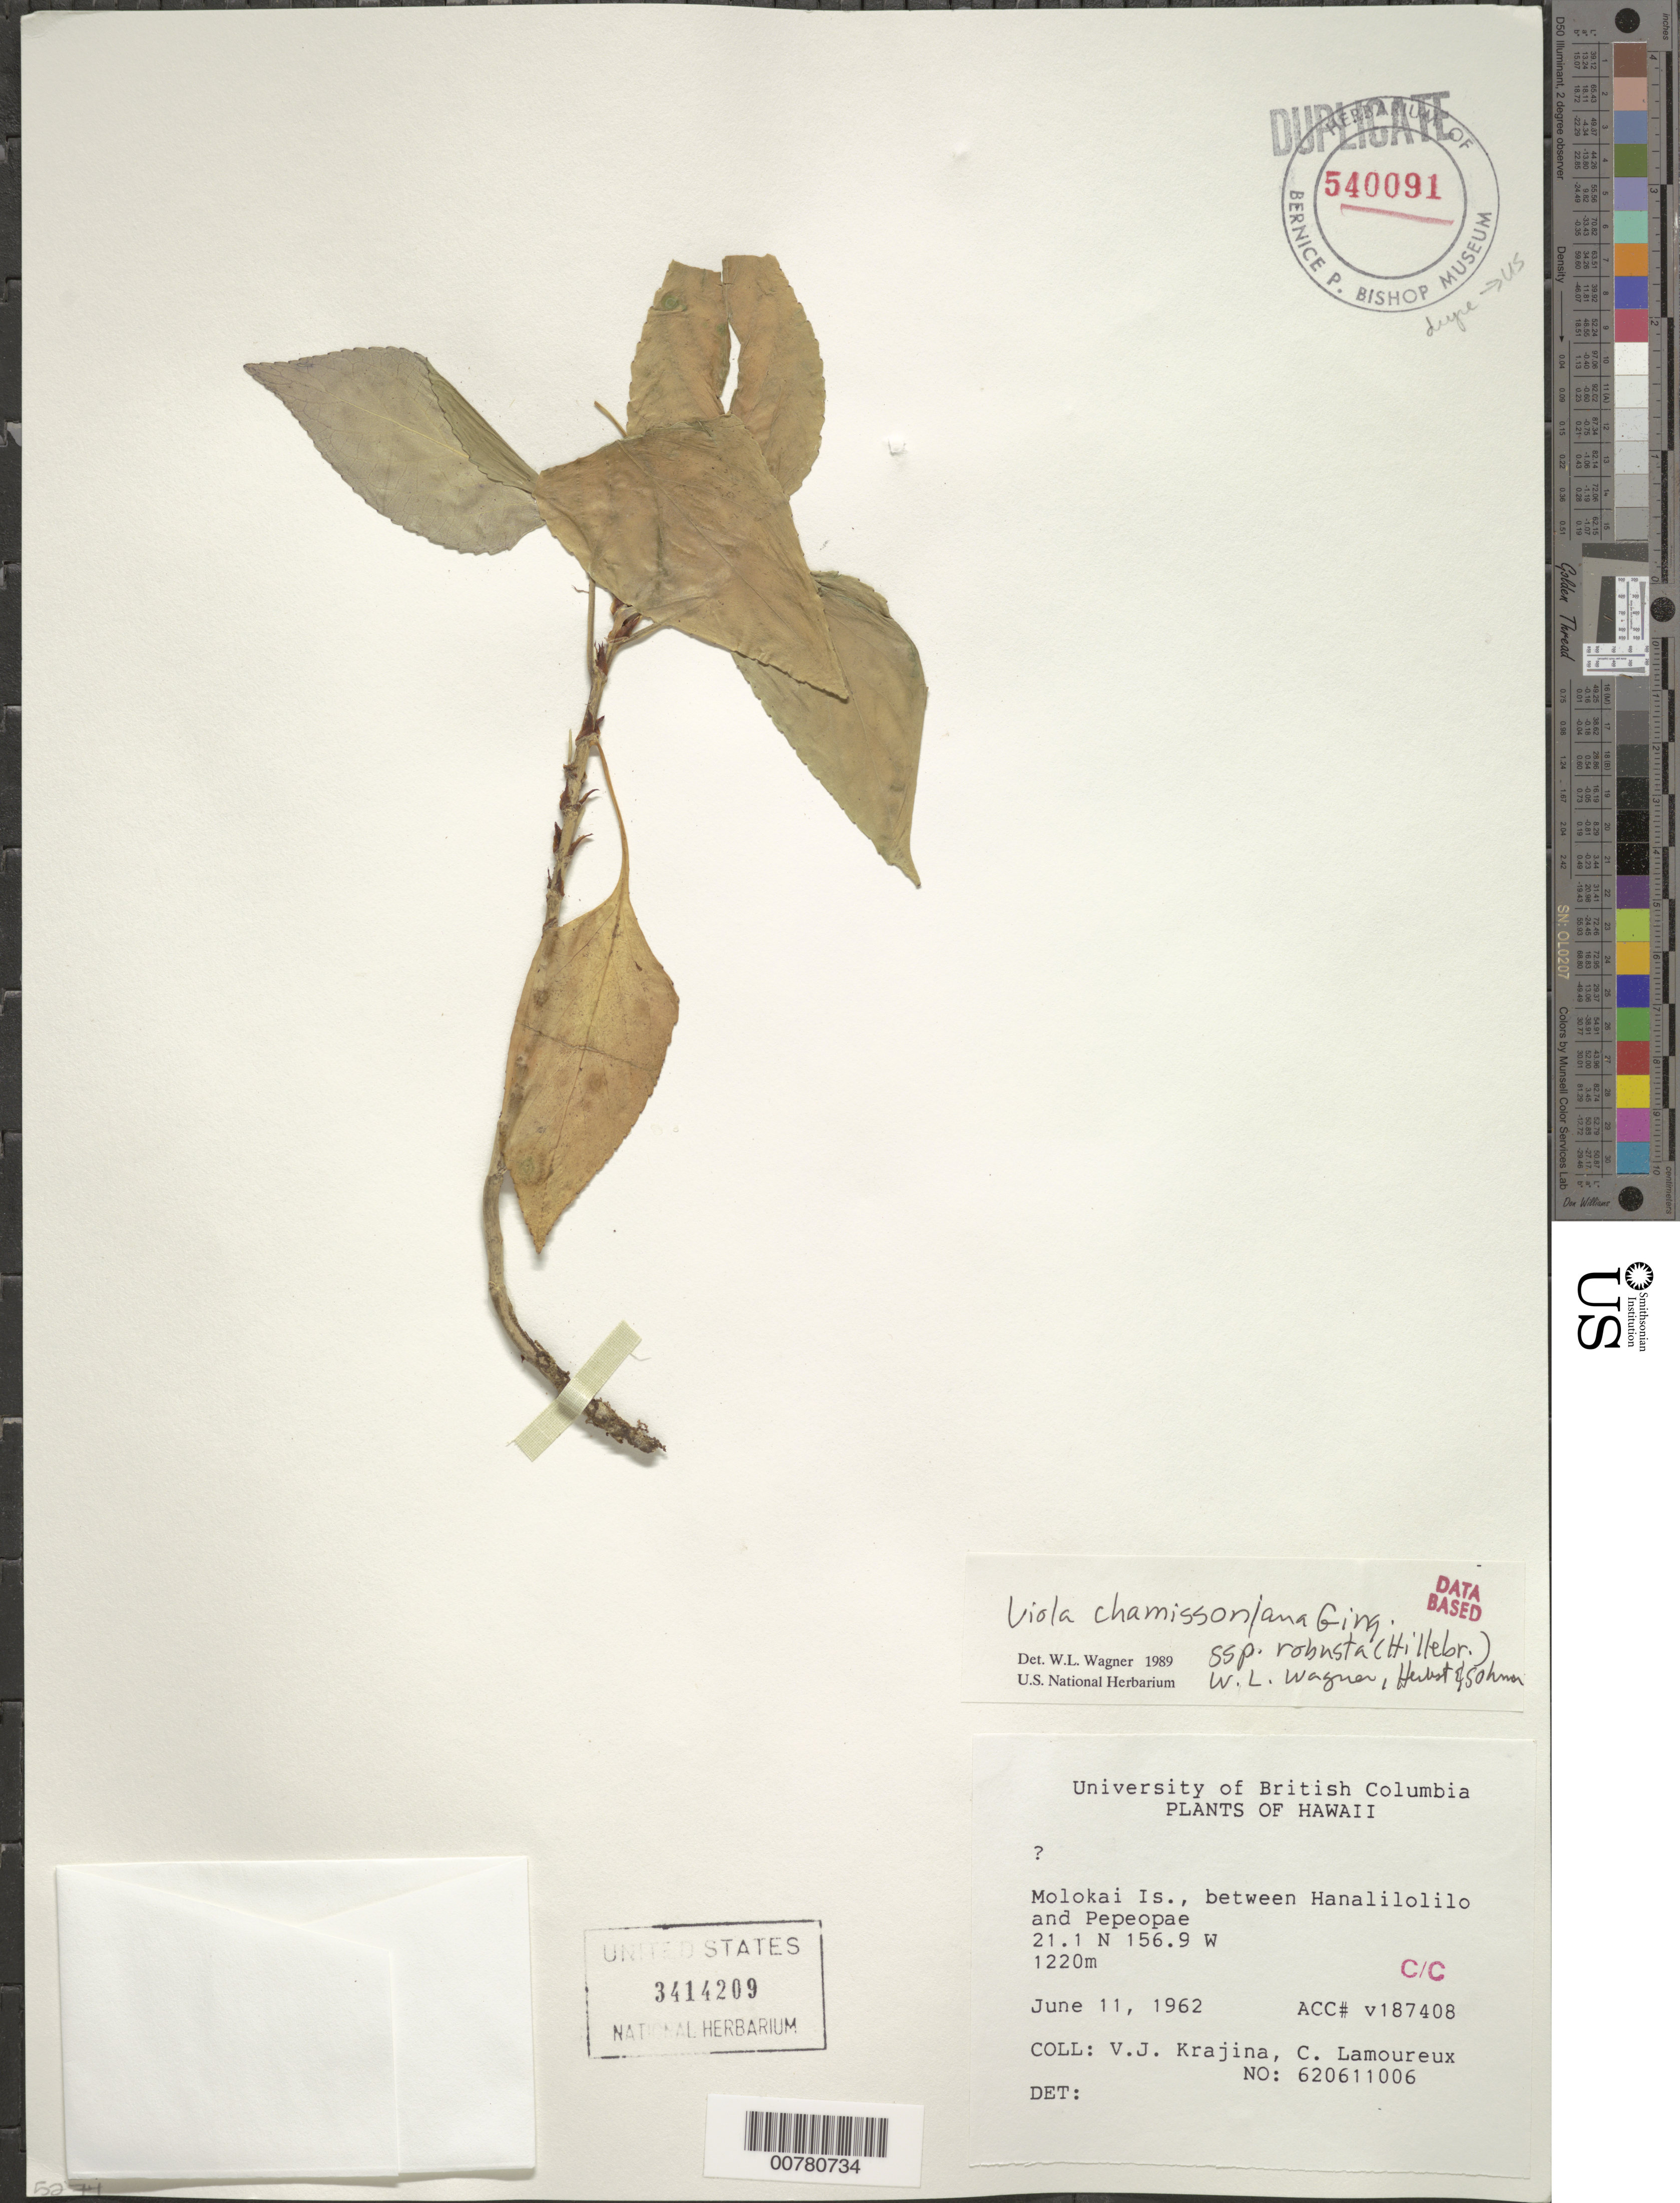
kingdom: Plantae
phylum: Tracheophyta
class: Magnoliopsida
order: Malpighiales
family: Violaceae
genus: Viola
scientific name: Viola chamissoniana subsp. robusta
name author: (Hillebr.) W.L. Wagner et al.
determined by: Wagner, W. L., (BOT), Smithsonian Institution - National Museum of Natural History (UNITED STATES)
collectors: V. J. Krajina & C. Lamoureux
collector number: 620611006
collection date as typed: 11 Jun 1962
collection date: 1962-06-11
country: United States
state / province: Hawaii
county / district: Maui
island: Moloka'i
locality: Betw Hanalilolilo & Pepeopae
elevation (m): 1220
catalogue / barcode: US 3414209